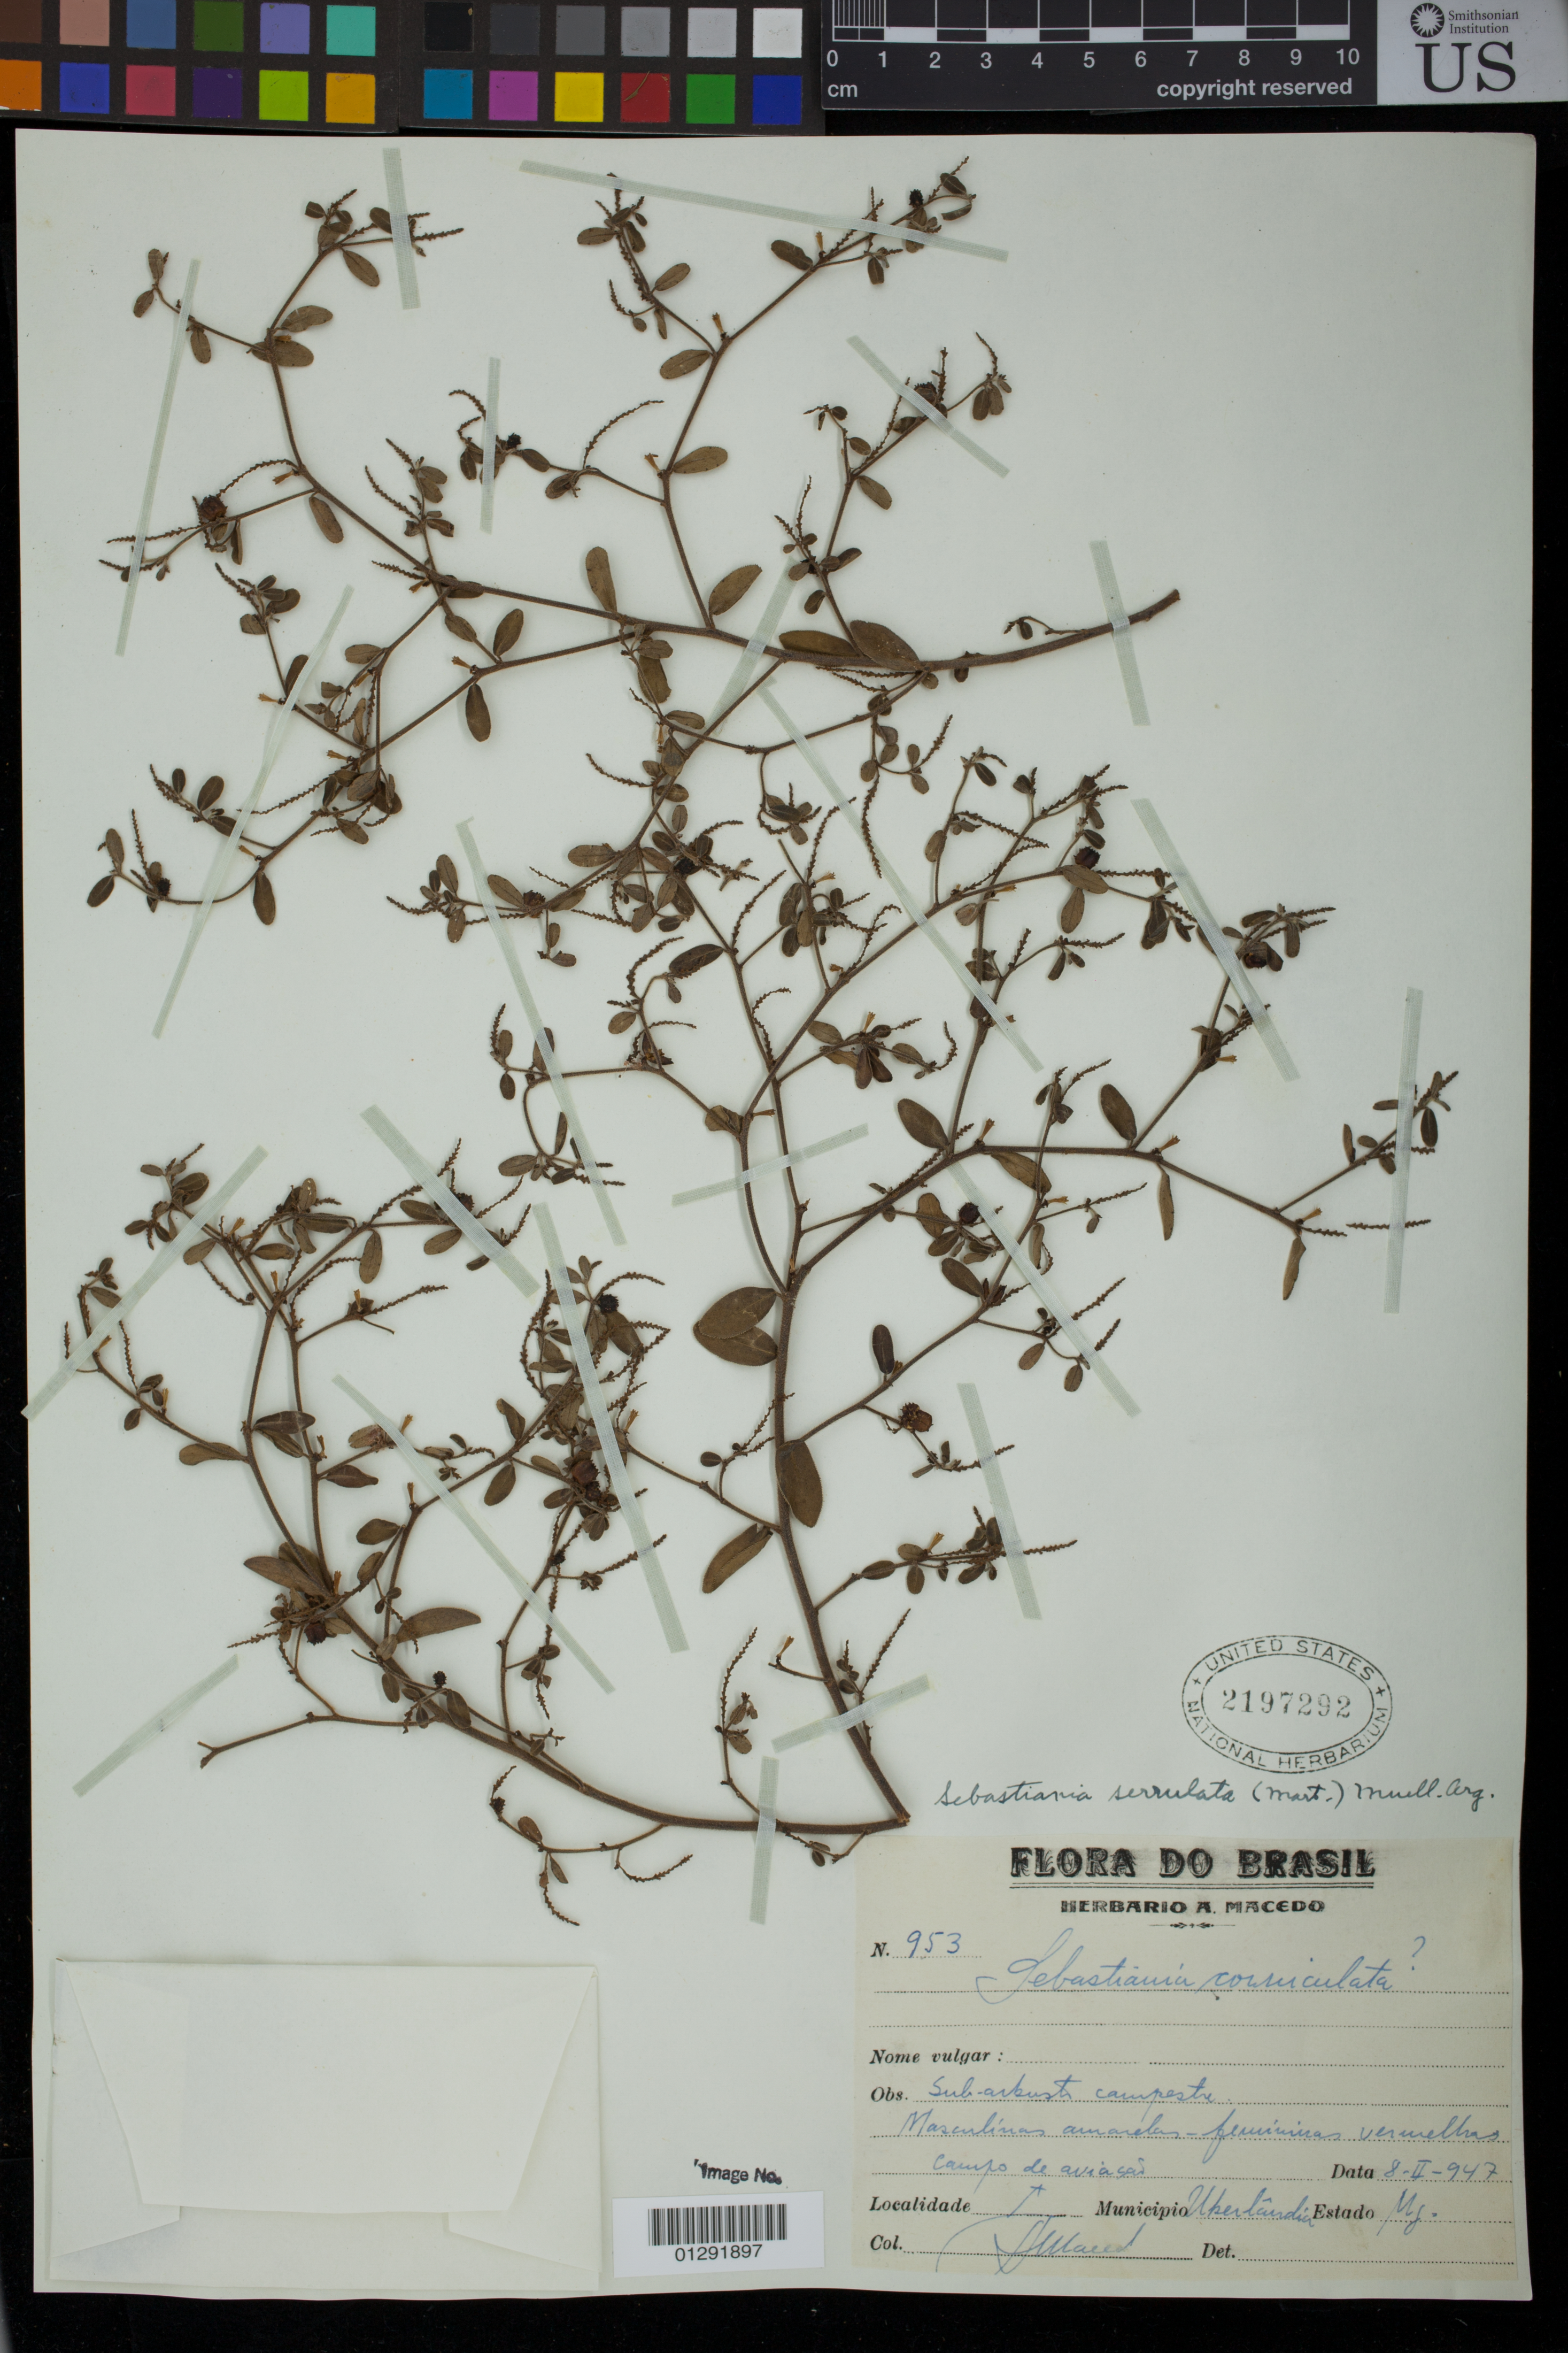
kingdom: Plantae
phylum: Tracheophyta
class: Magnoliopsida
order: Malpighiales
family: Euphorbiaceae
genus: Sebastiania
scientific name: Sebastiania serrulata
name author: (Mart.) Müll. Arg.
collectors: A. Macedo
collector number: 953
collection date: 1947-02-08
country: Brazil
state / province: Minas Gerais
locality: Campo de aviacao. Uberlandia.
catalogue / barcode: US 2197292